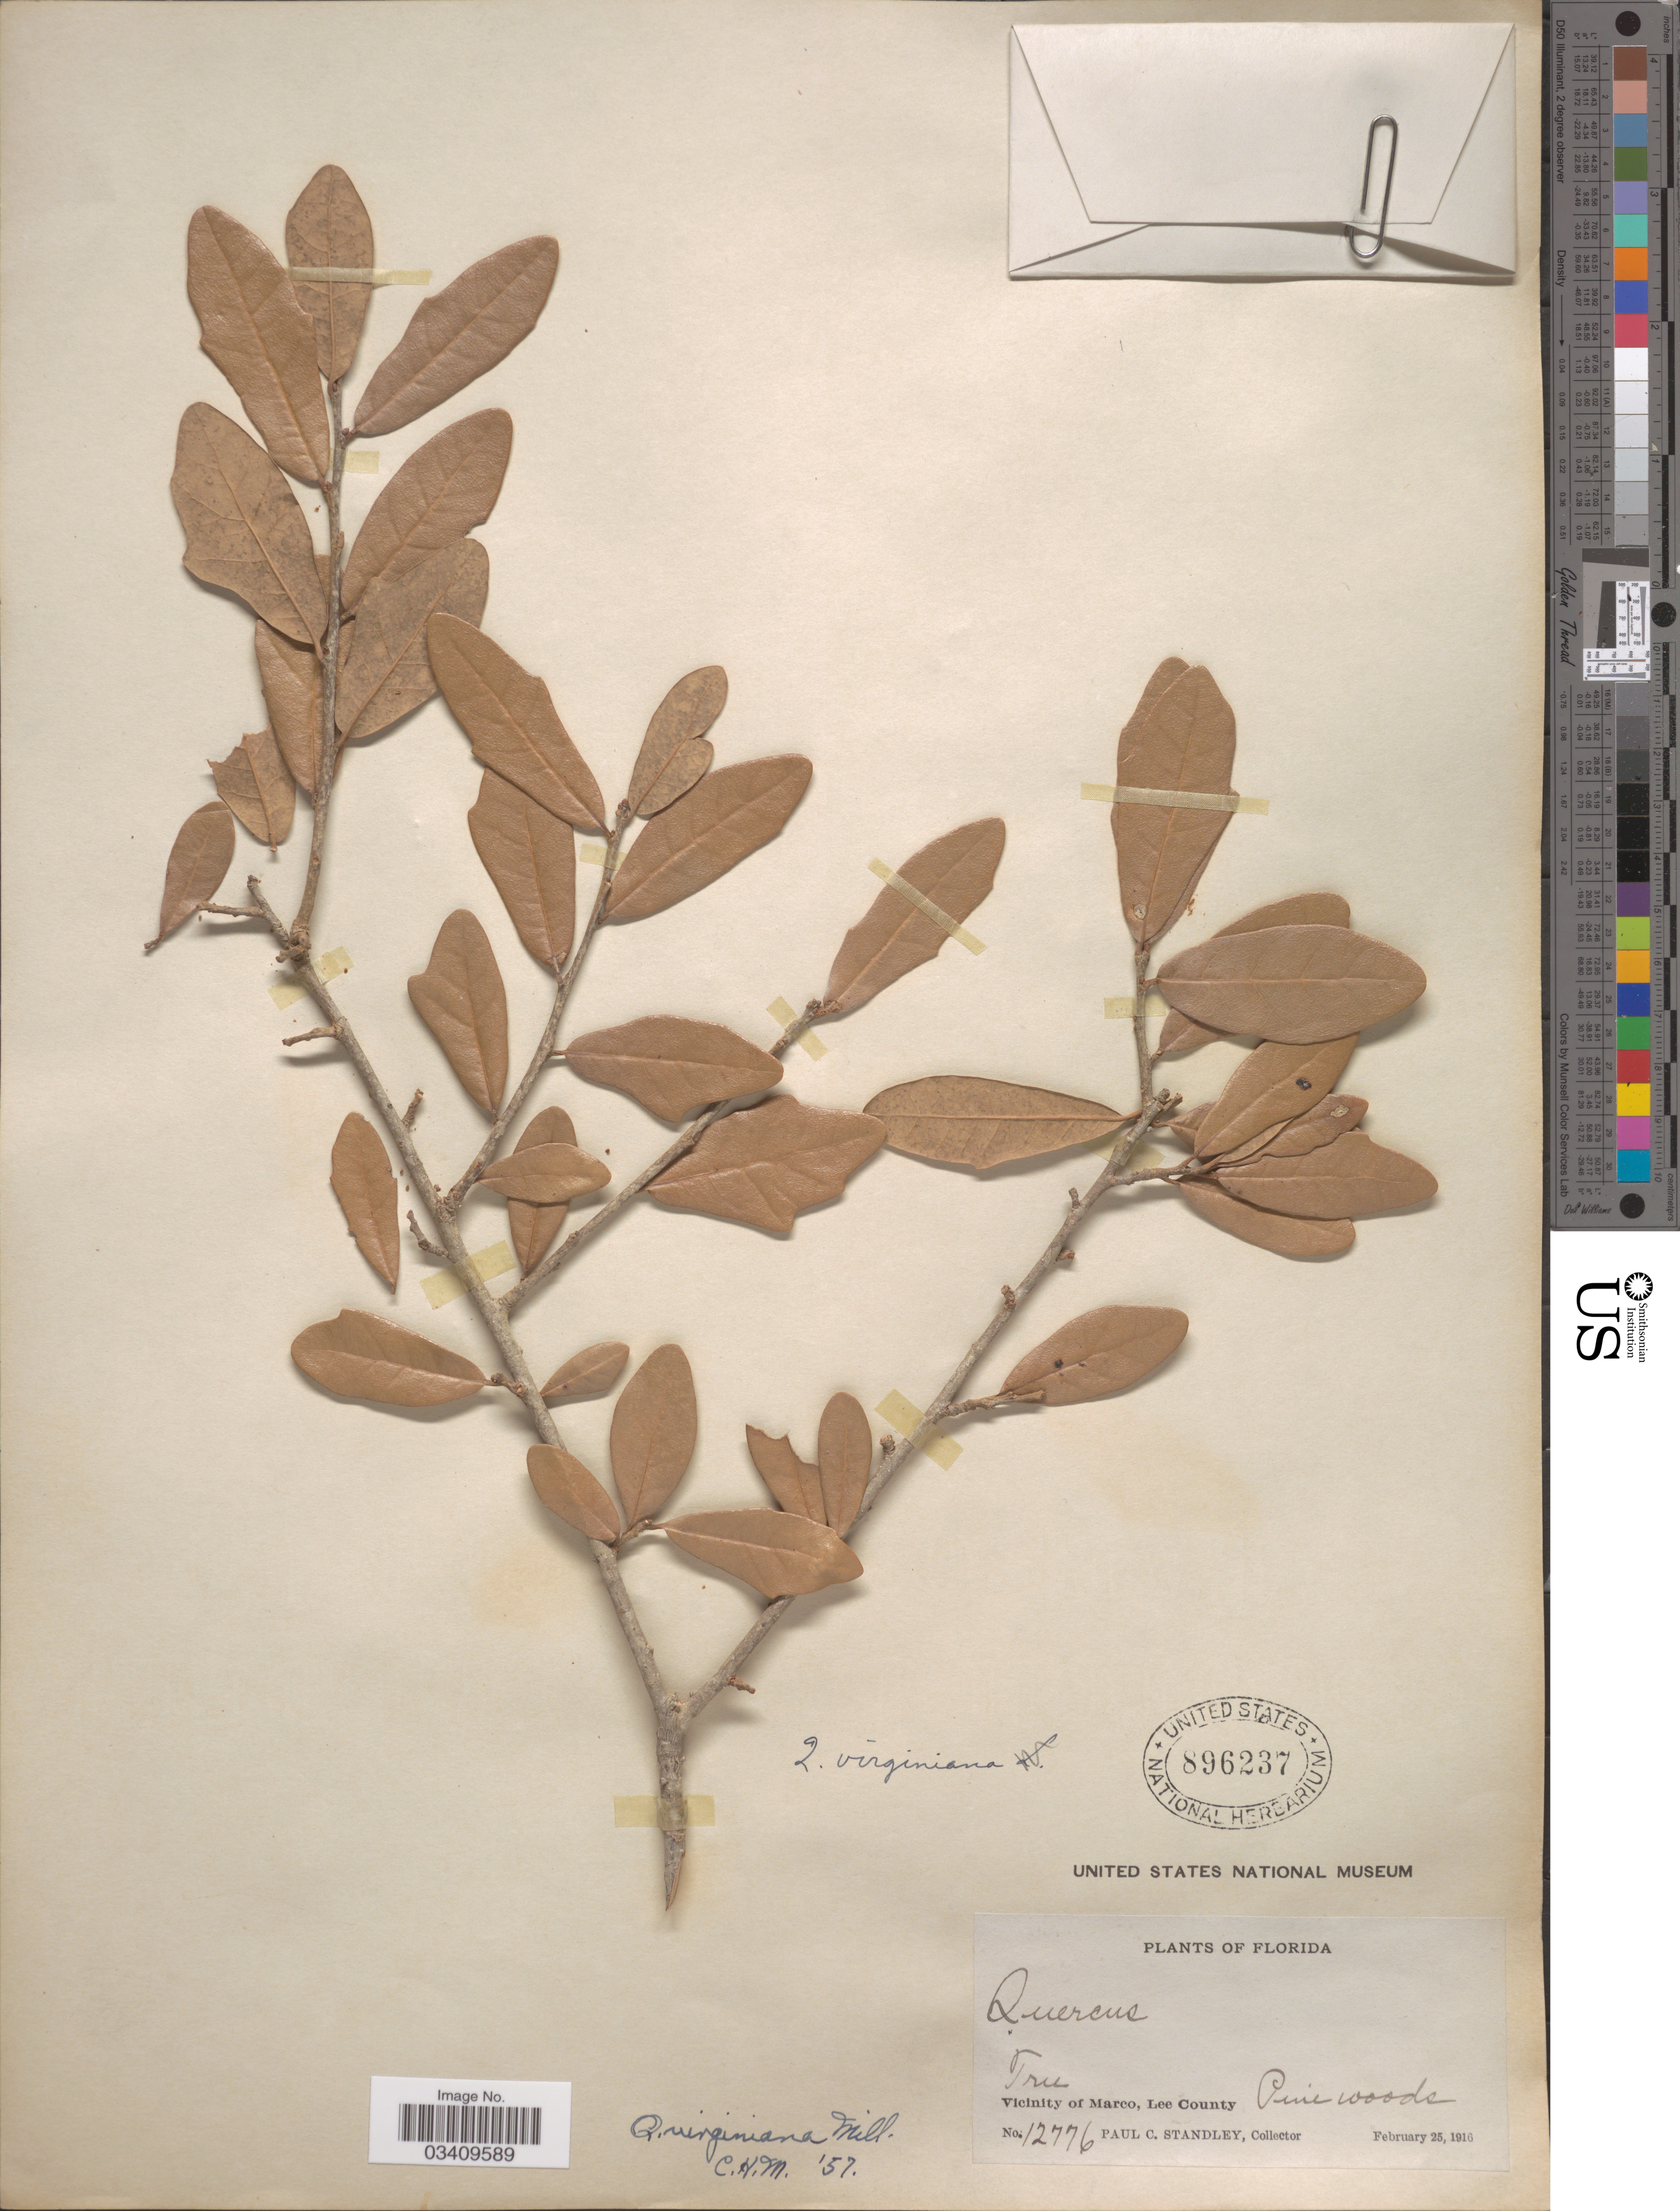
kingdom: Plantae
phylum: Tracheophyta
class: Magnoliopsida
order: Fagales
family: Fagaceae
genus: Quercus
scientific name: Quercus virginiana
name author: Mill.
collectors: P. C. Standley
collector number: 12776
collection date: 1916-02-25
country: United States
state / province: Florida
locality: Vicinity of Marco, Lee County.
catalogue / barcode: US 896237